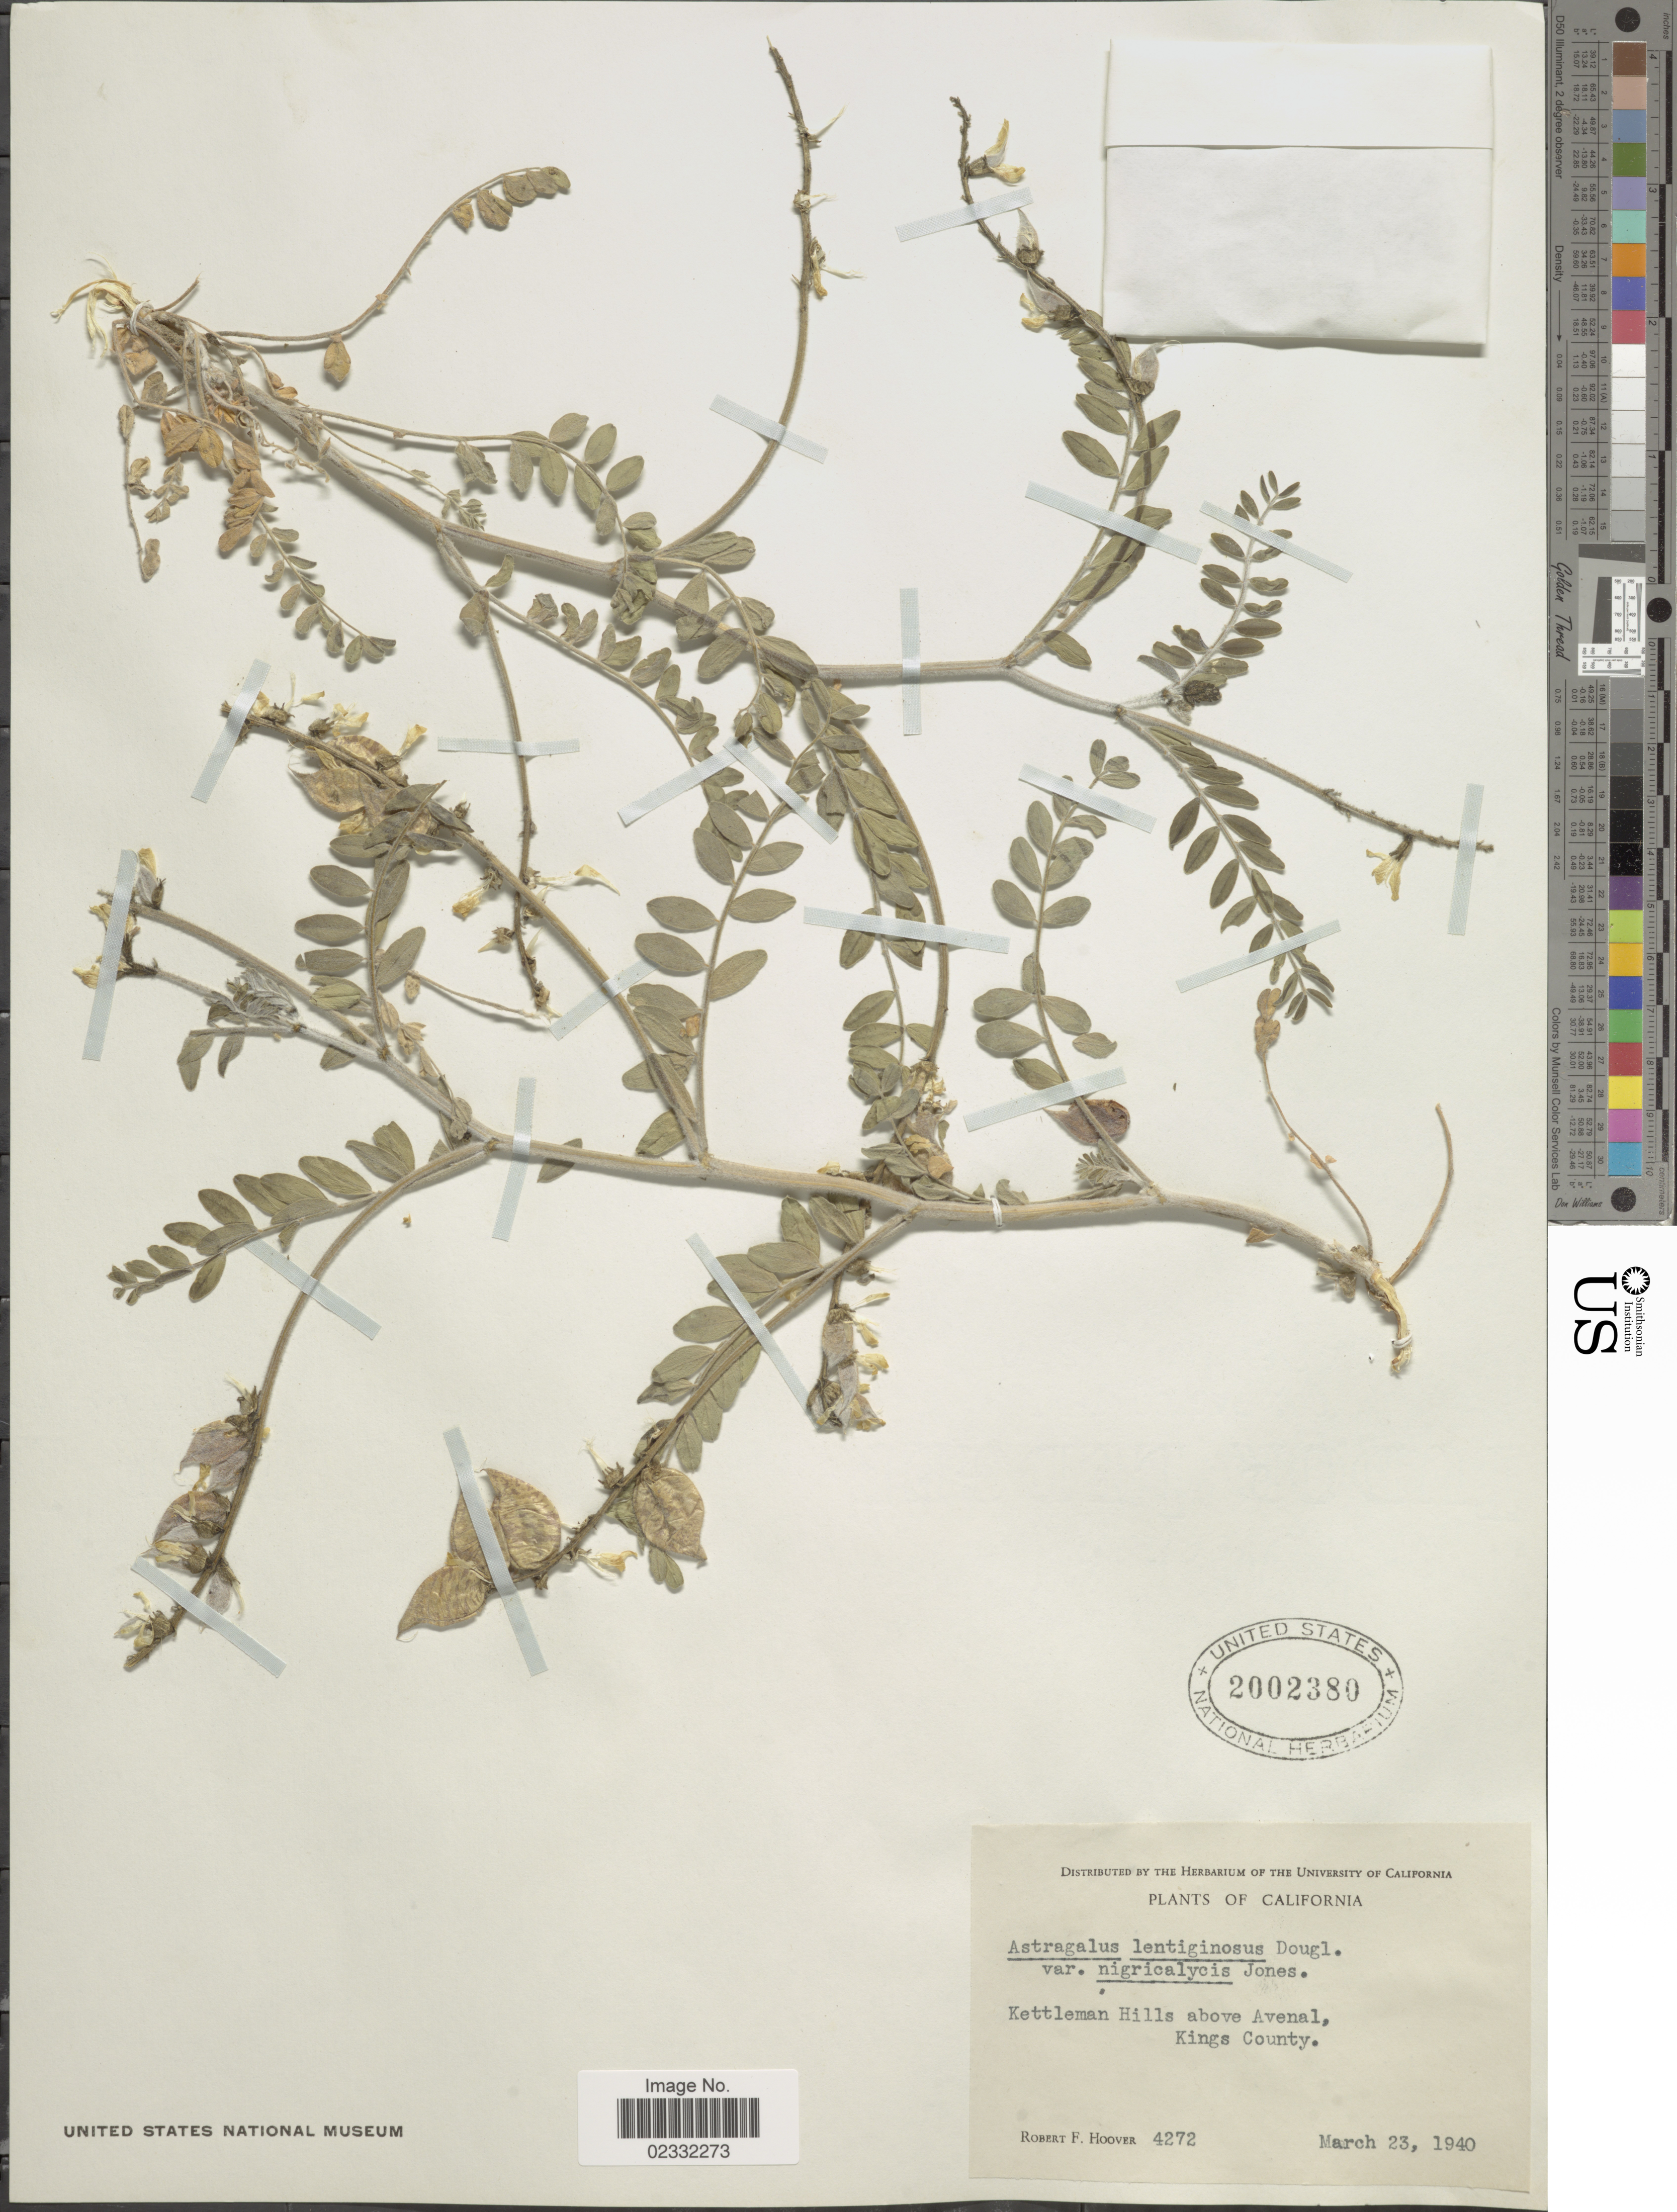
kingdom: Plantae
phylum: Tracheophyta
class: Magnoliopsida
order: Fabales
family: Fabaceae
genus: Astragalus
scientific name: Astragalus lentiginosus var. nigricalycis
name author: M.E. Jones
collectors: R. F. Hoover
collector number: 4272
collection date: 1940-03-23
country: United States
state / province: California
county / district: Kings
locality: Kettleman Hills above Avenal, Kings County.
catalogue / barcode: US 2002380